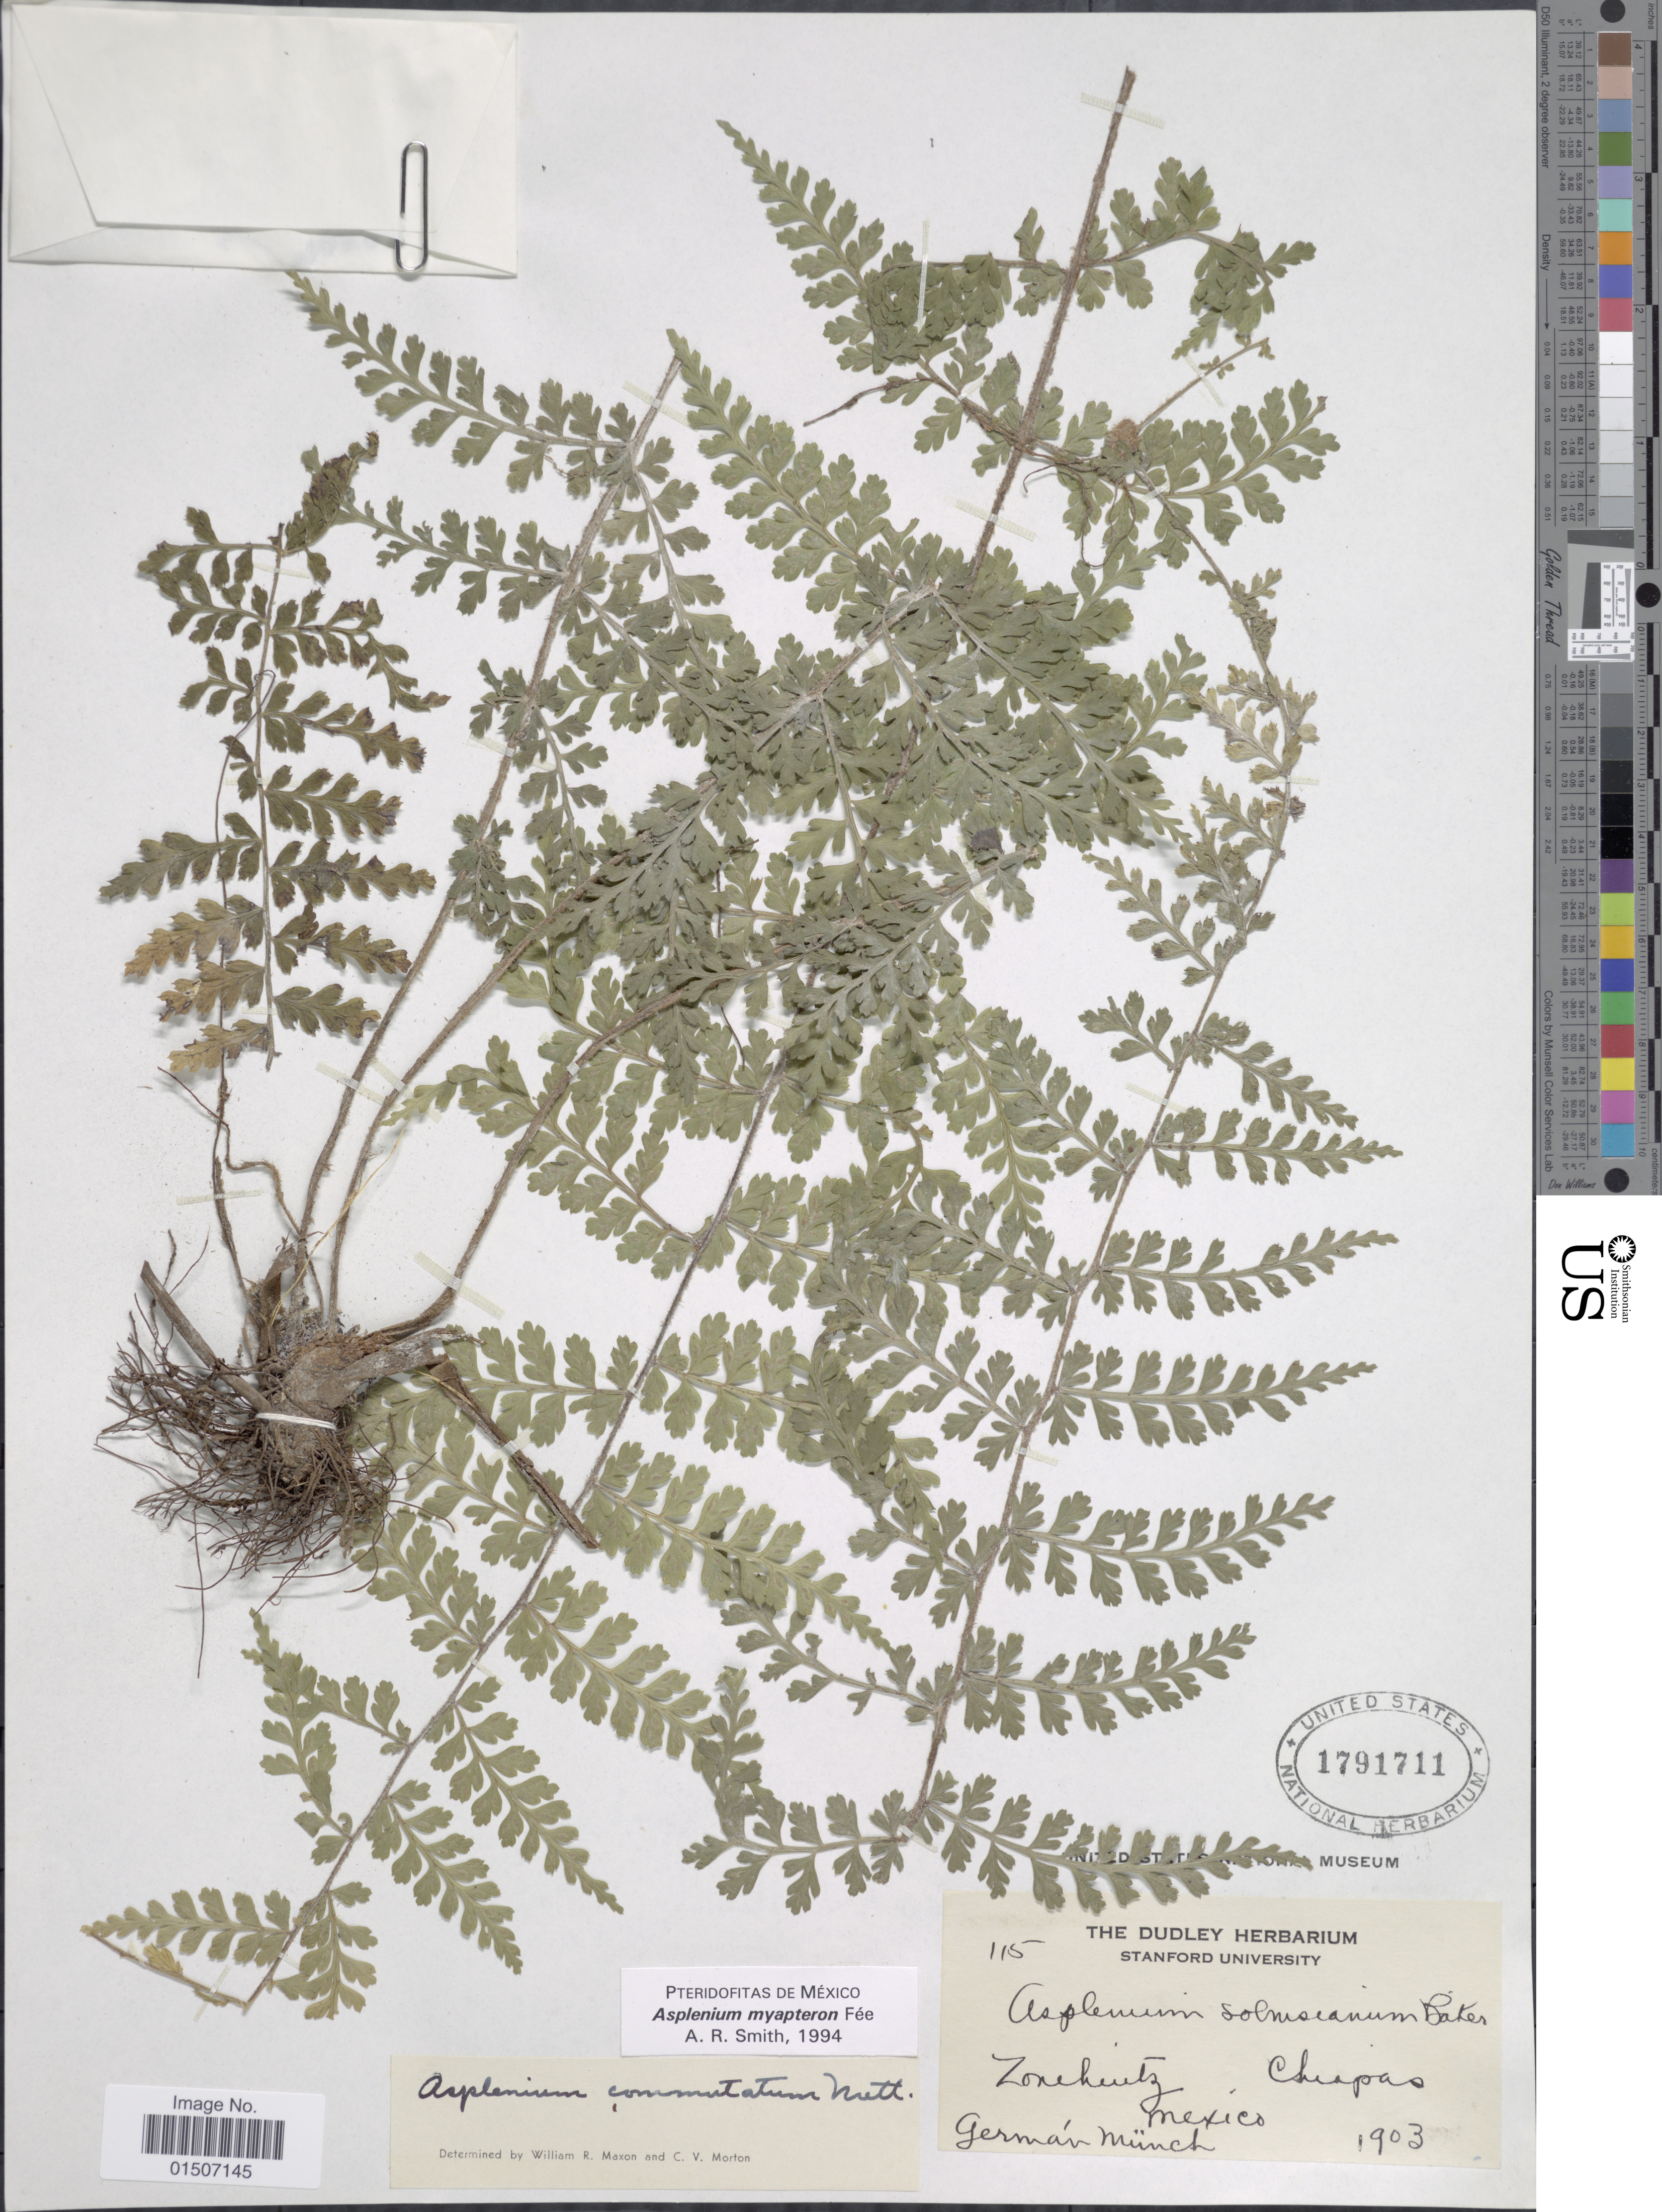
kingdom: Plantae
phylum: Tracheophyta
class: Polypodiopsida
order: Polypodiales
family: Aspleniaceae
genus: Asplenium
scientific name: Asplenium myapteron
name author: Fée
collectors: G. Munch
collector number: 115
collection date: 1903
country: Mexico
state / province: Chiapas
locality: Zonehuitz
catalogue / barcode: US 1791711